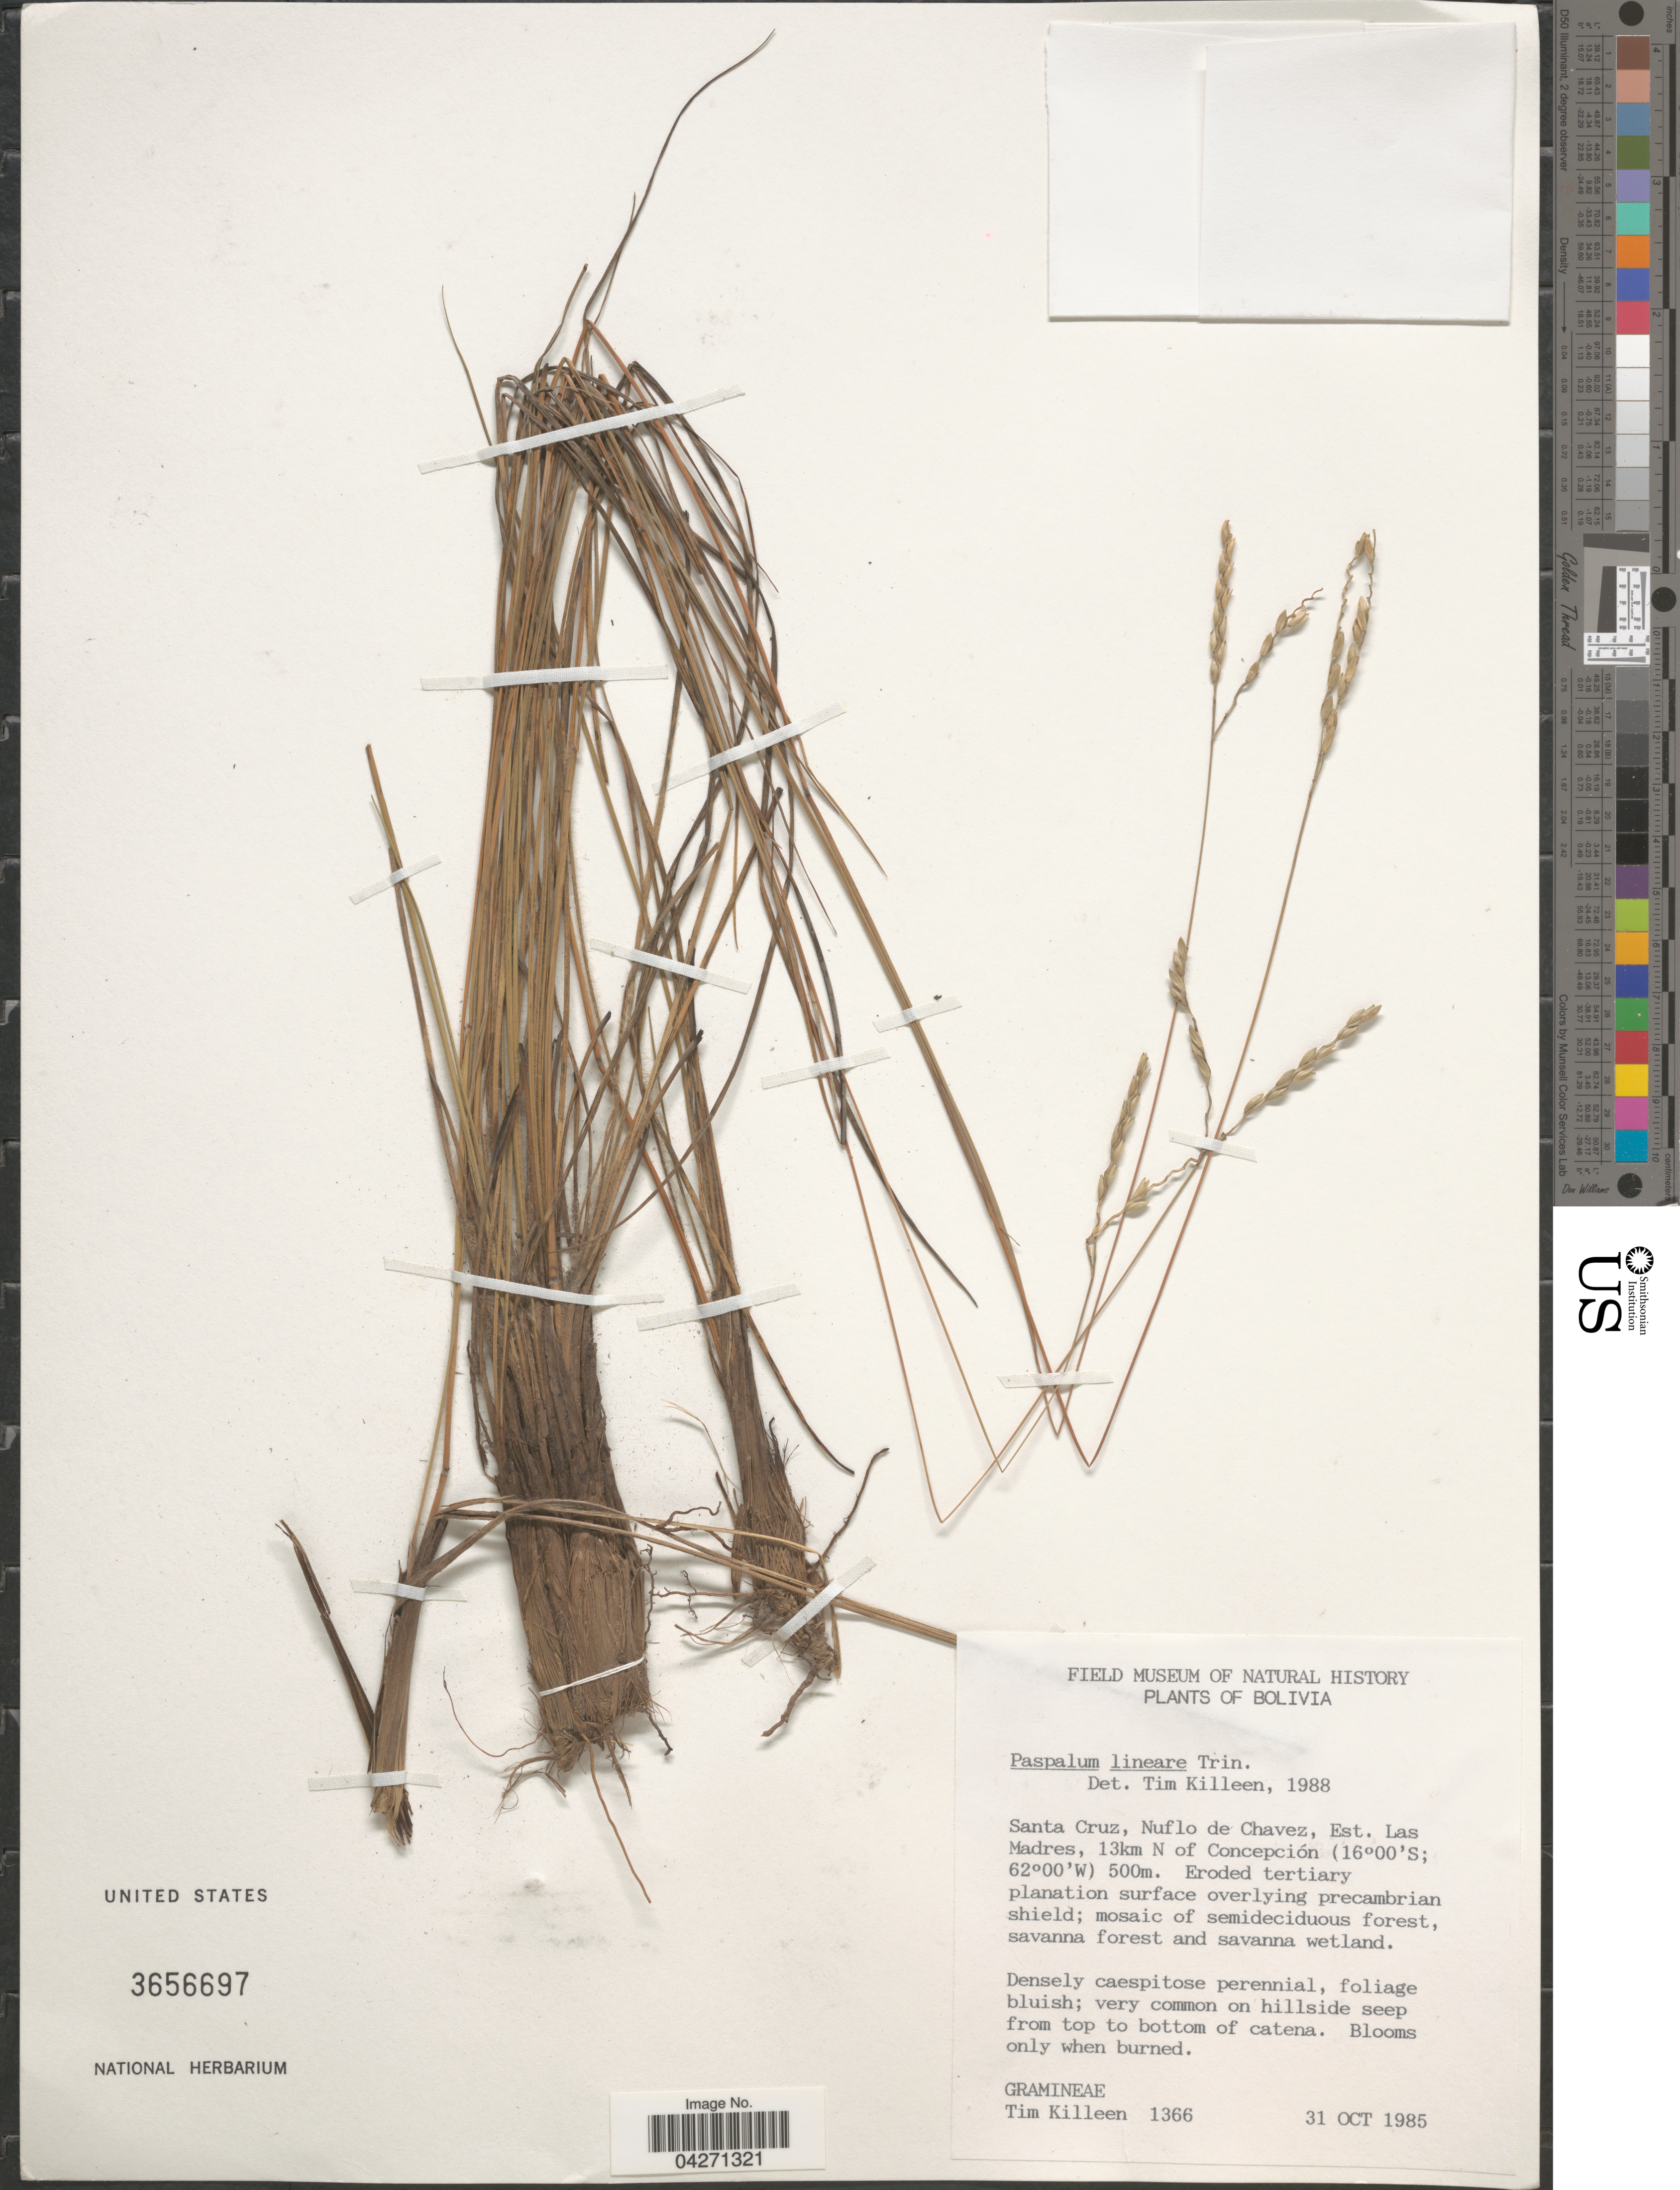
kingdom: Plantae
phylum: Tracheophyta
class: Liliopsida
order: Poales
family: Poaceae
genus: Paspalum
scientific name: Paspalum lineare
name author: E. Fourn.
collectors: T. J. Killeen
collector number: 1366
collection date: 1985-10-31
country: Bolivia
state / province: Santa Cruz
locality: Nuflo de Chavez, Est. Las Madres, 13km N of Concepción.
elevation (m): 500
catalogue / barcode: US 3656697